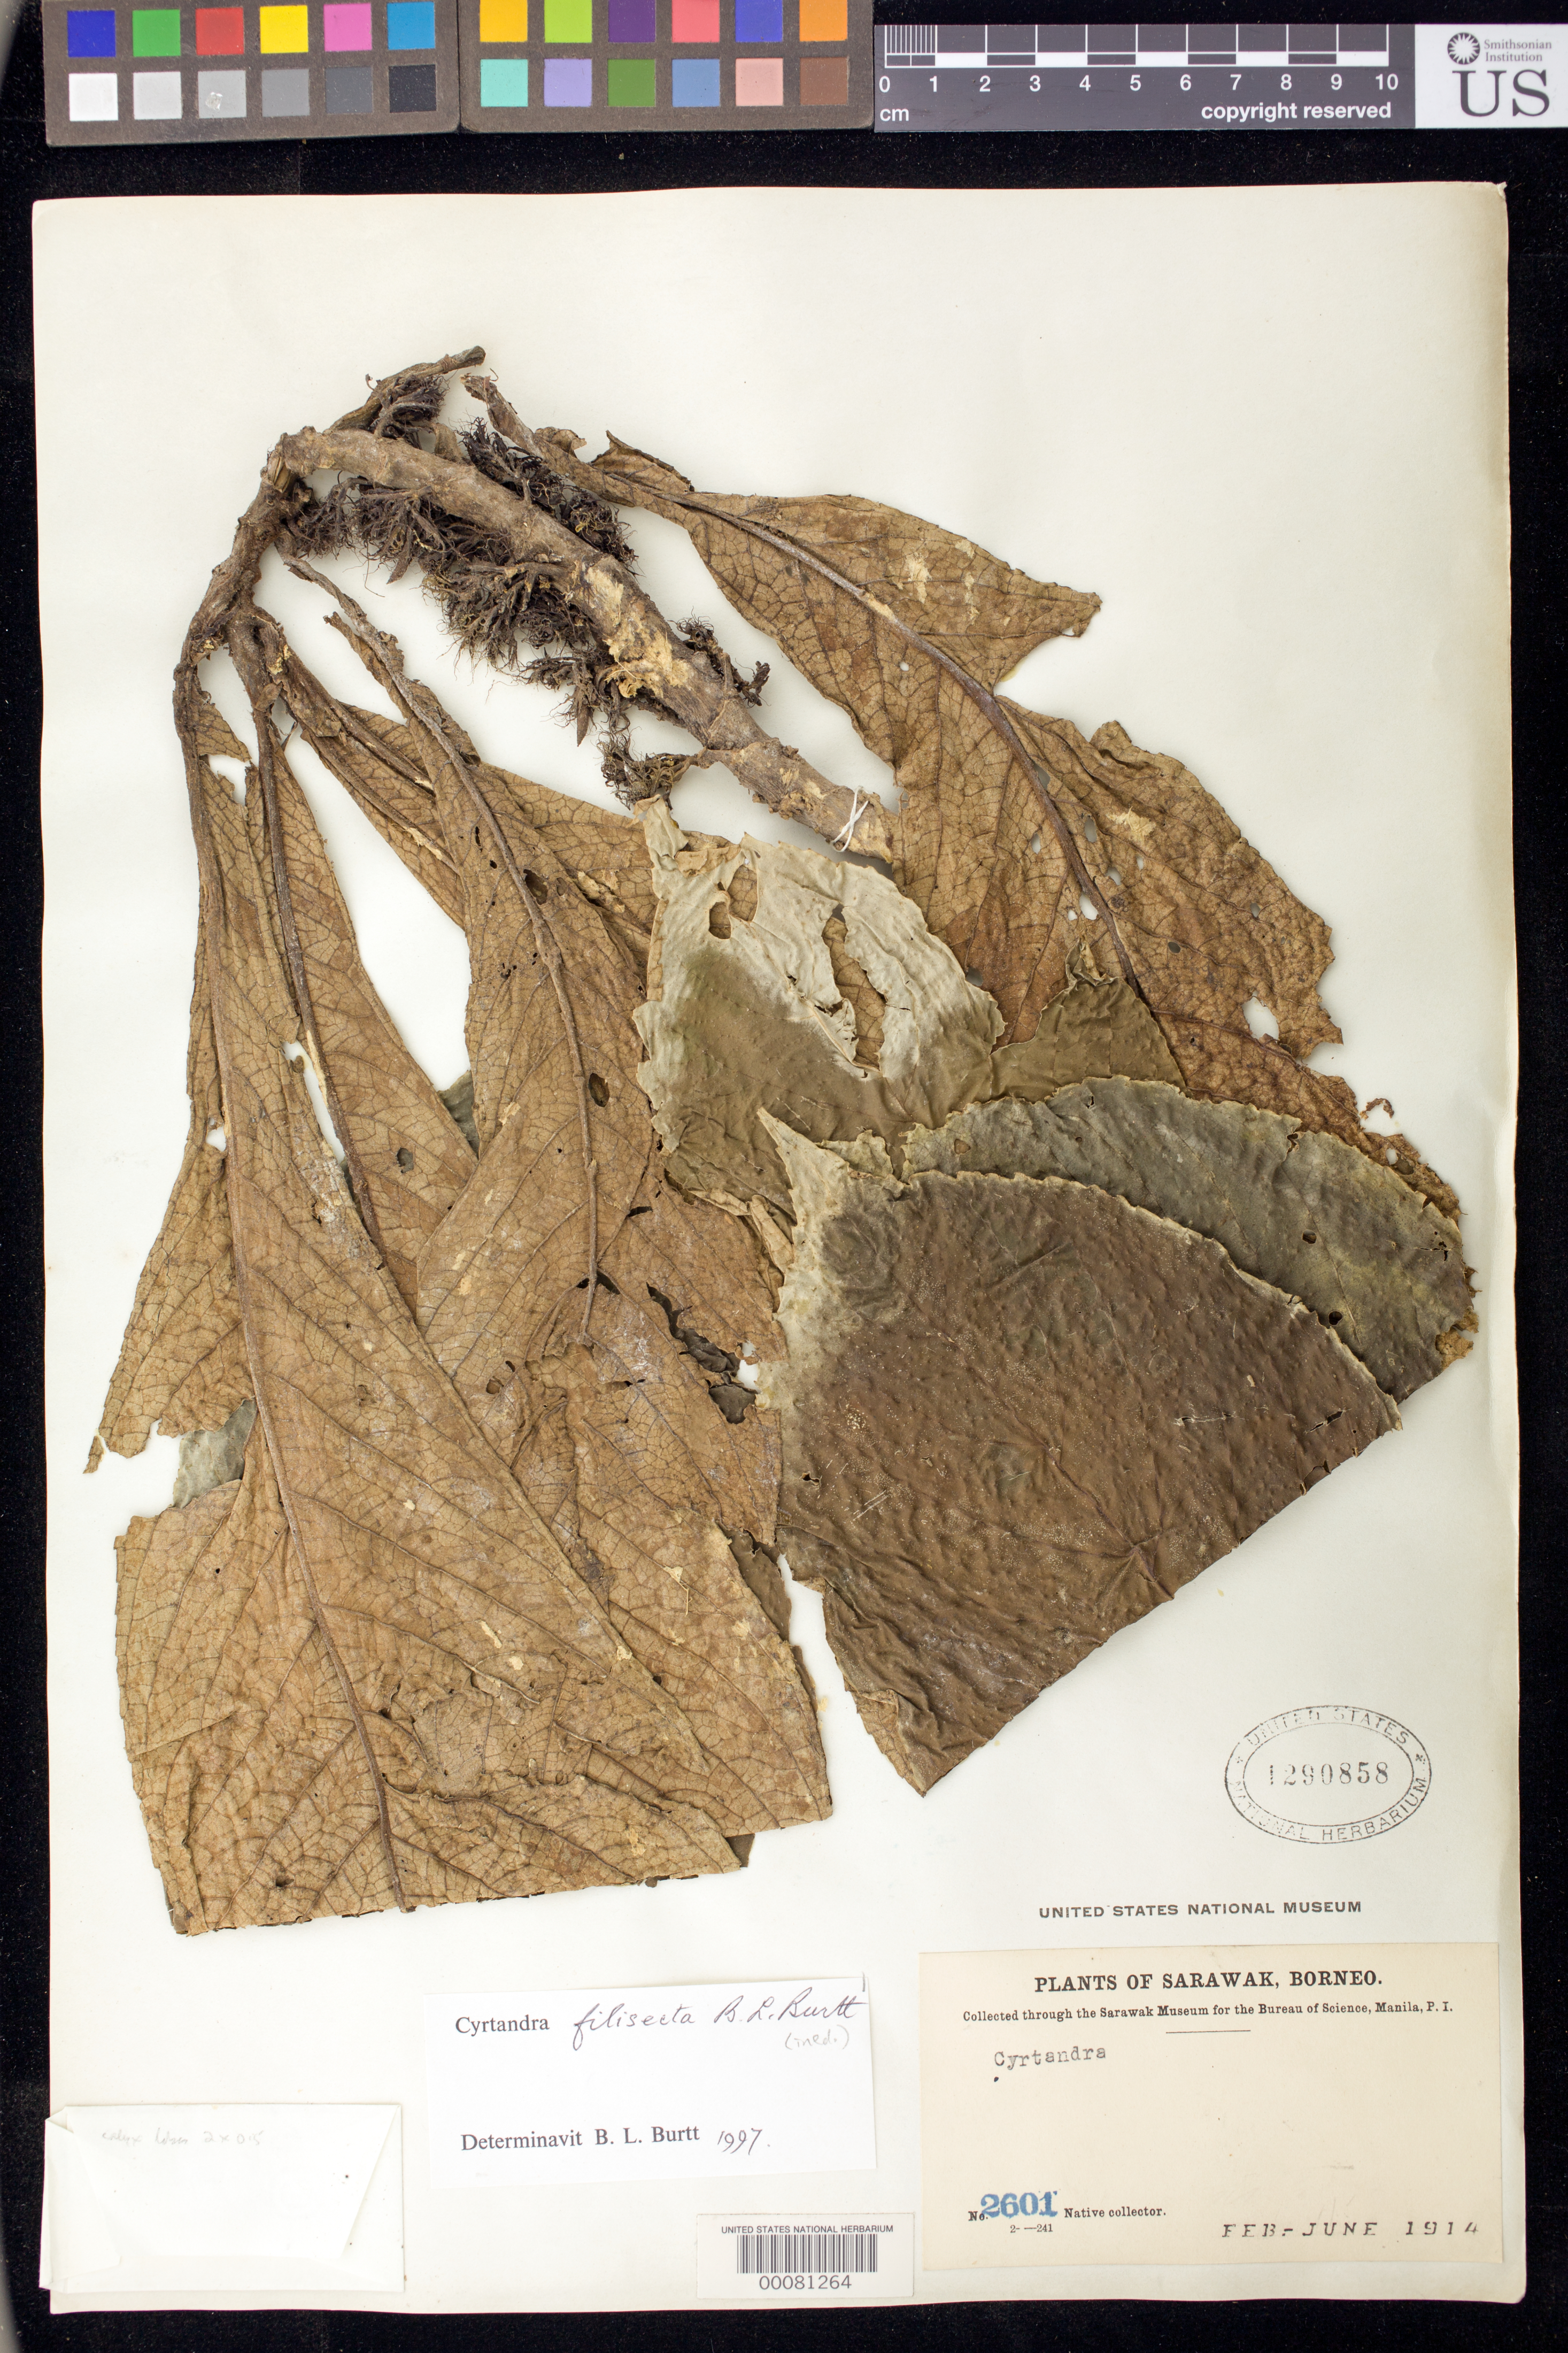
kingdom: Plantae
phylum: Tracheophyta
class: Magnoliopsida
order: Lamiales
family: Gesneriaceae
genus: Cyrtandra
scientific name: Cyrtandra filisecta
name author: B.L. Burtt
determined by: Burtt, B. L.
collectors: Native collector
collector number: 2601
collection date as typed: Feb-Jun 1914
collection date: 1914-02/1914-06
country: Malaysia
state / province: Sarawak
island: Borneo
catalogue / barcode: US 1290858